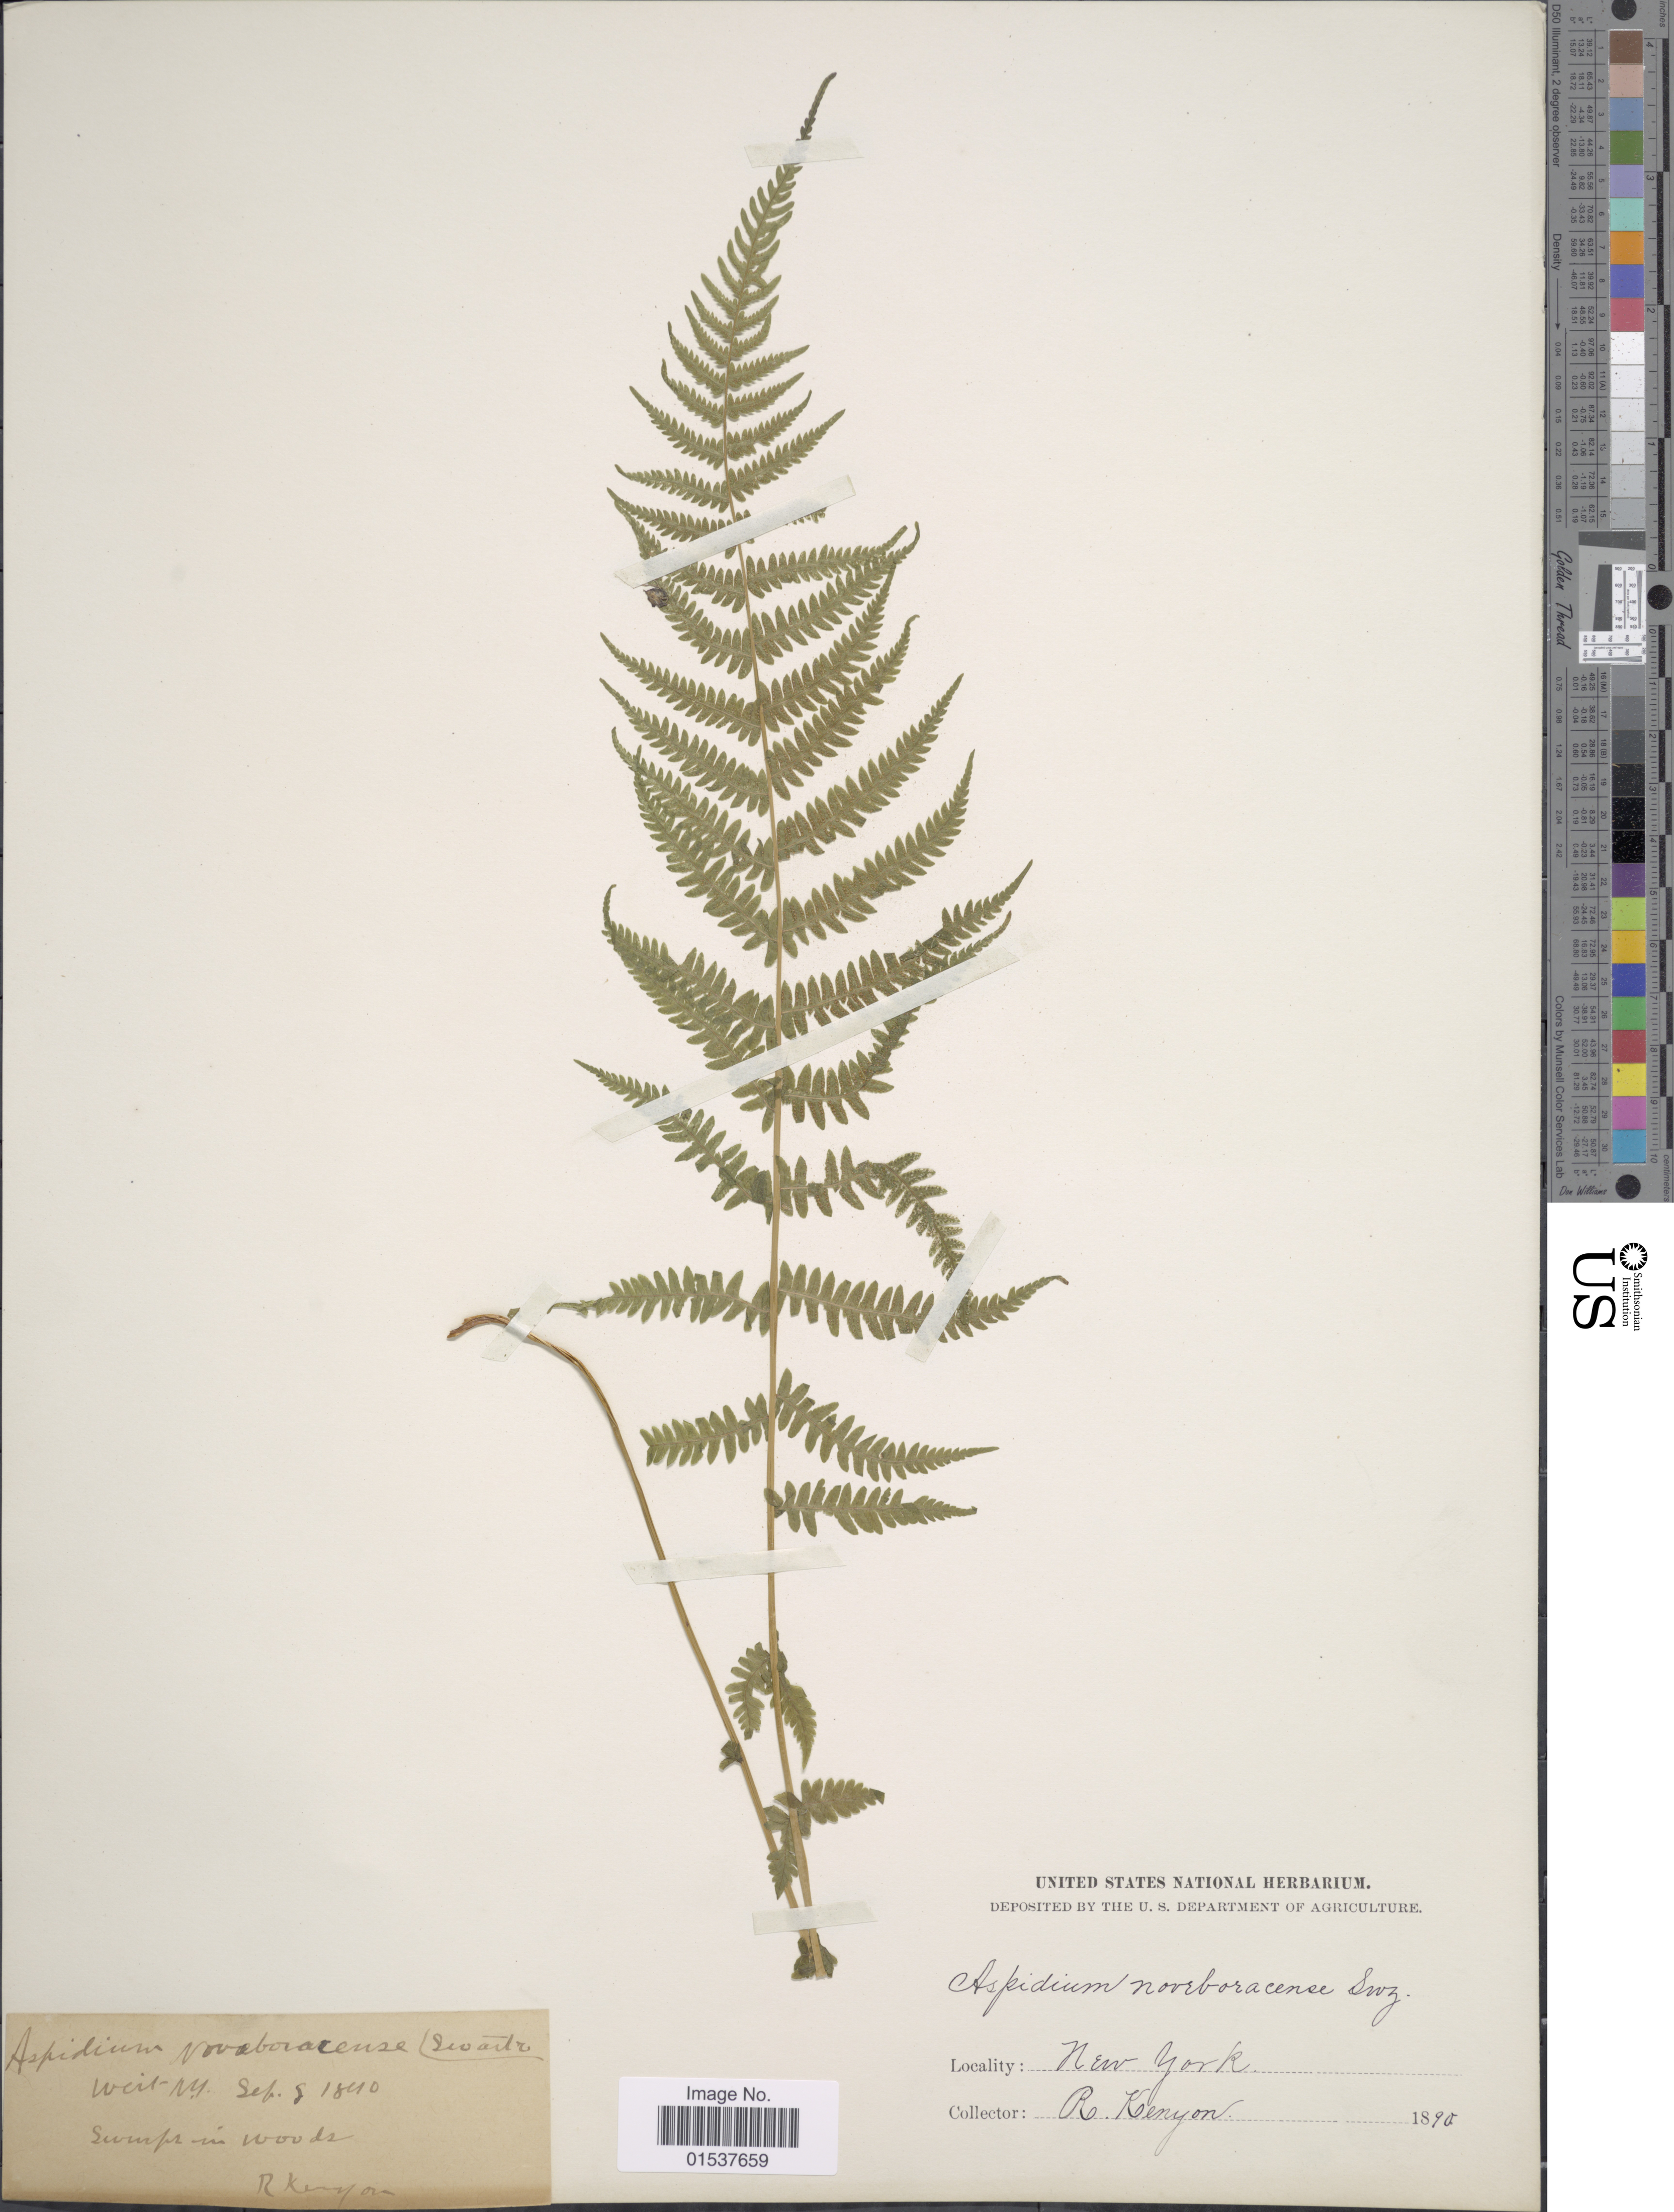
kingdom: Plantae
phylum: Tracheophyta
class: Polypodiopsida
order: Polypodiales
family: Thelypteridaceae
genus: Parathelypteris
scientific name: Parathelypteris noveboracensis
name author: (L.) Ching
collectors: R. Kenyon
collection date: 1890-09-08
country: United States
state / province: New York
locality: Weit, N. Y., swamps in woods